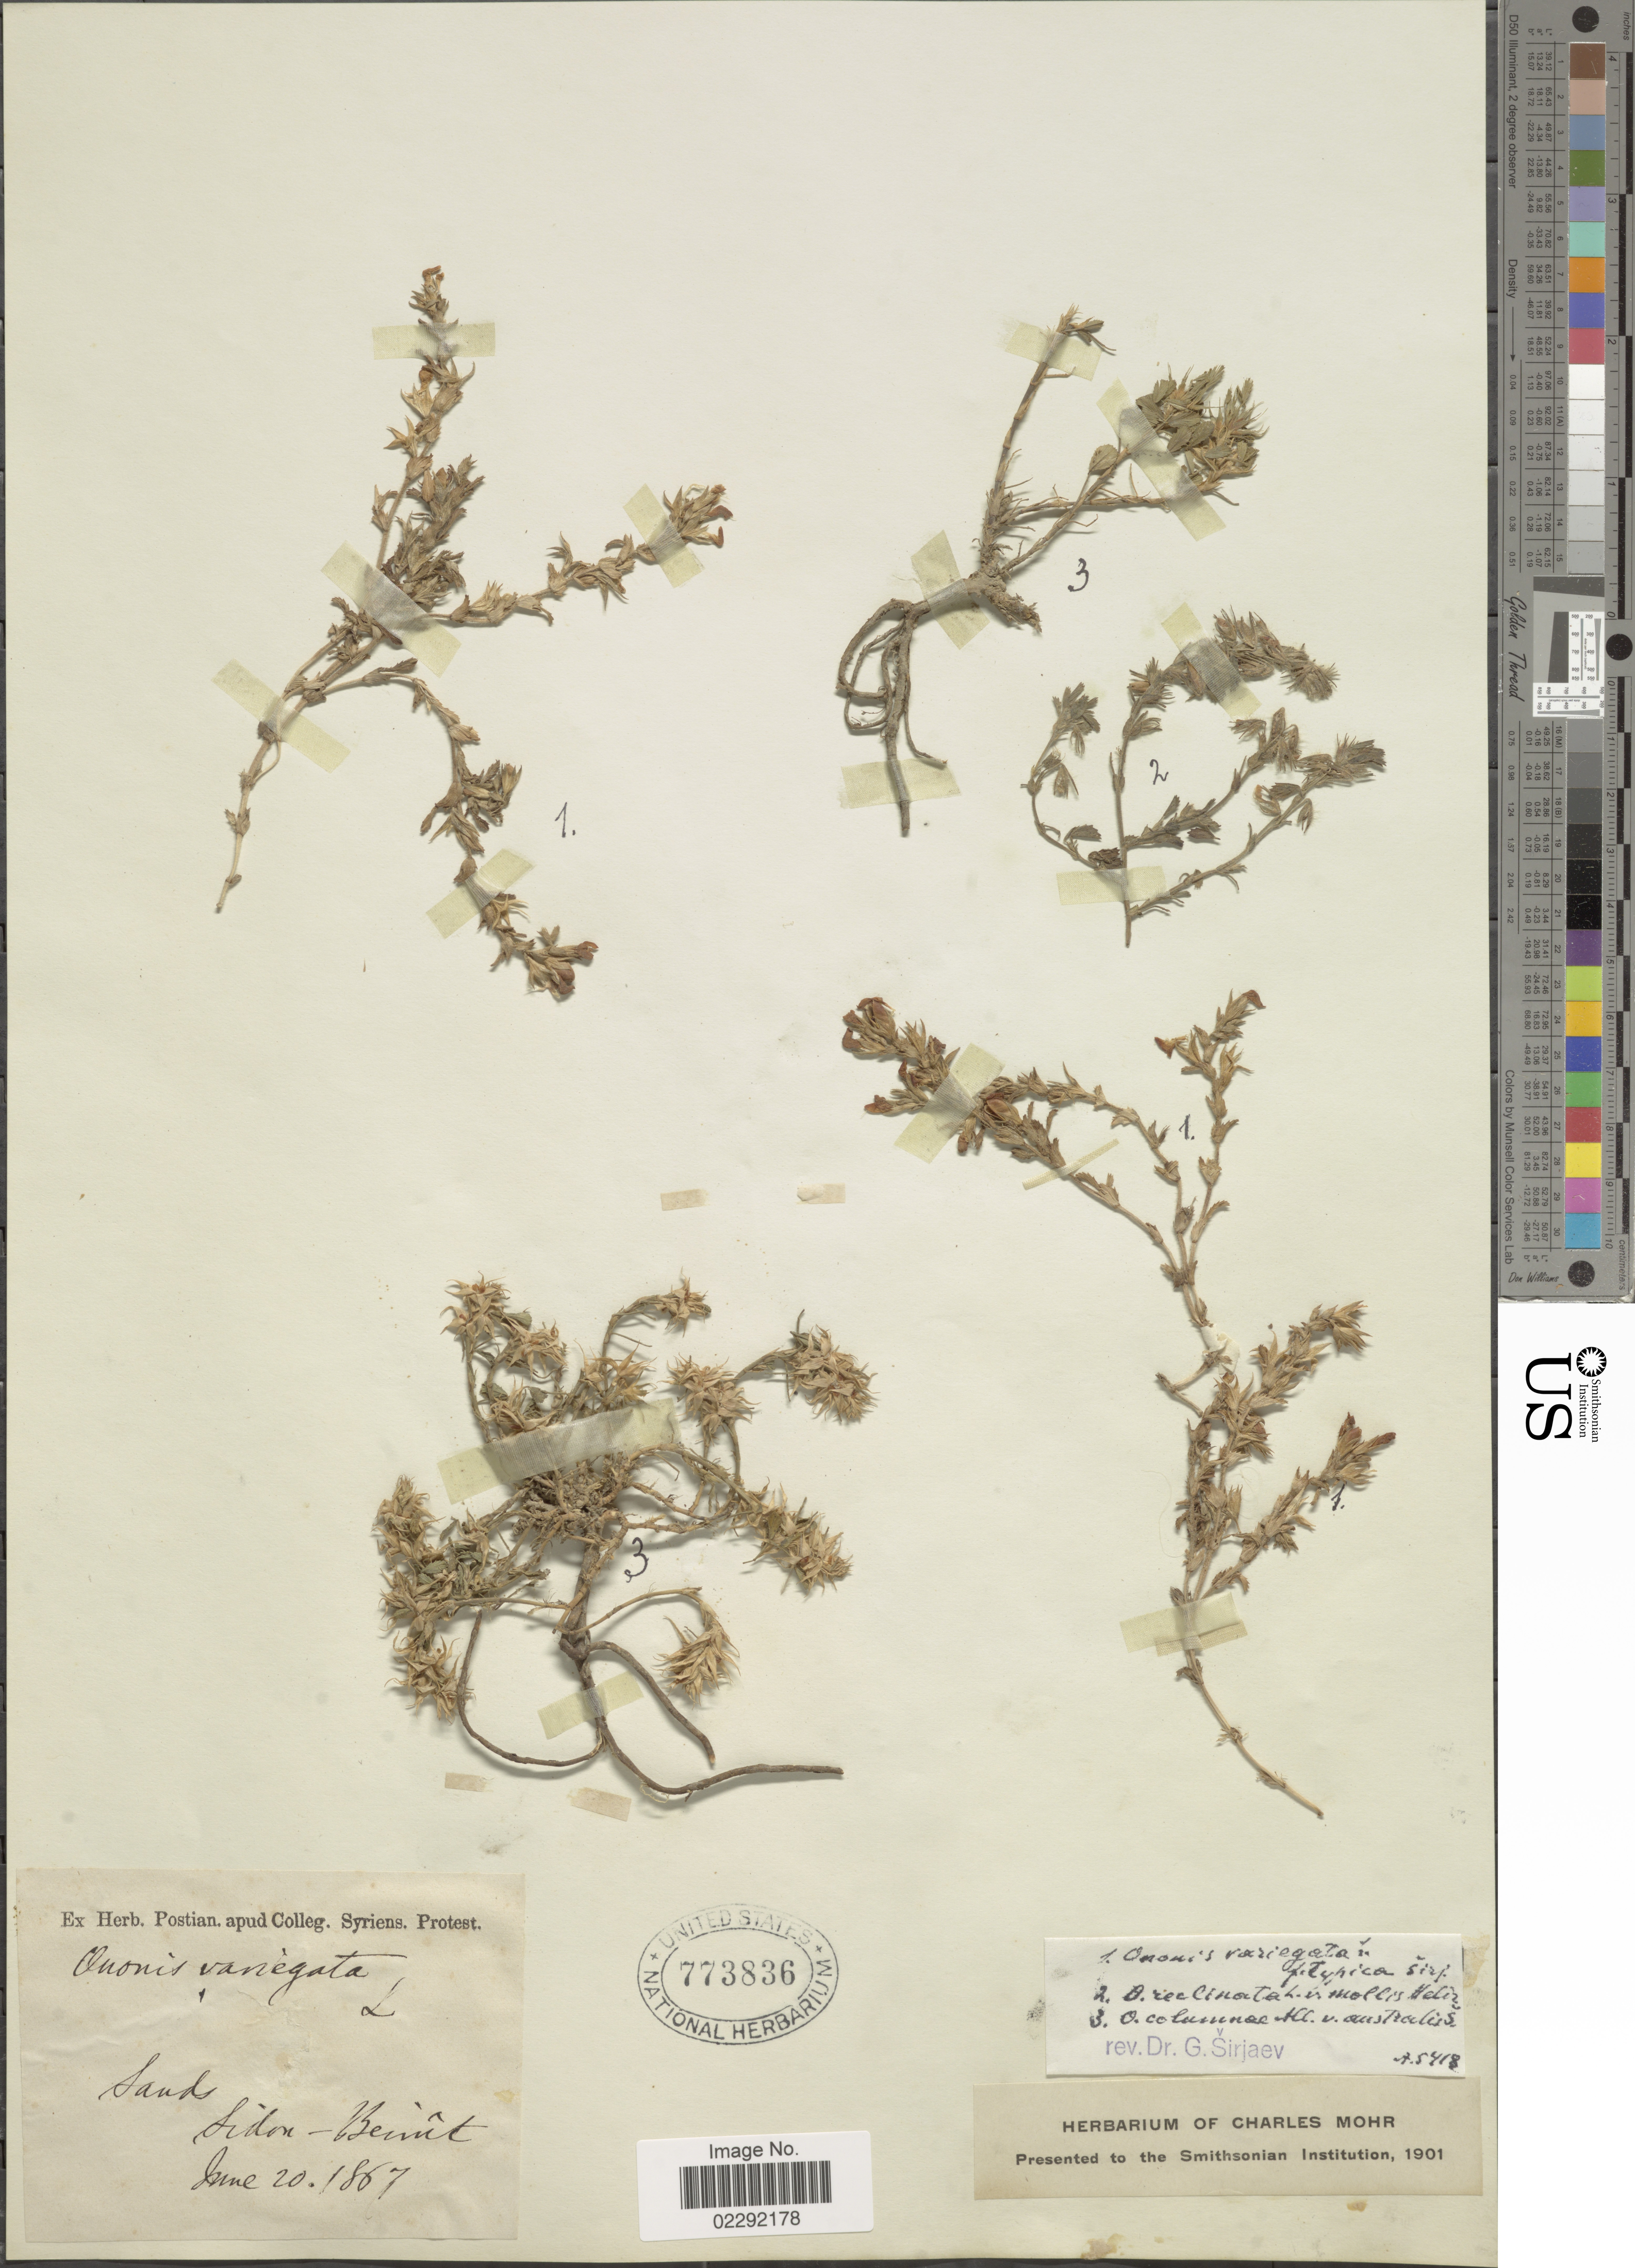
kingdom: Plantae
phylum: Tracheophyta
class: Magnoliopsida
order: Fabales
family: Fabaceae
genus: Ononis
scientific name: Ononis variegata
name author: L.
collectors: ex herb. Postian. apud Colleg. Syriens. Protest. USE "Fannie P. A. Shepard" (10308853) AS PRIMARY COLLECTOR INSTEAD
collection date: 1867-06-20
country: Syria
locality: Sands, Sidon-Beimit [interpreted].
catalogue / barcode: US 773836